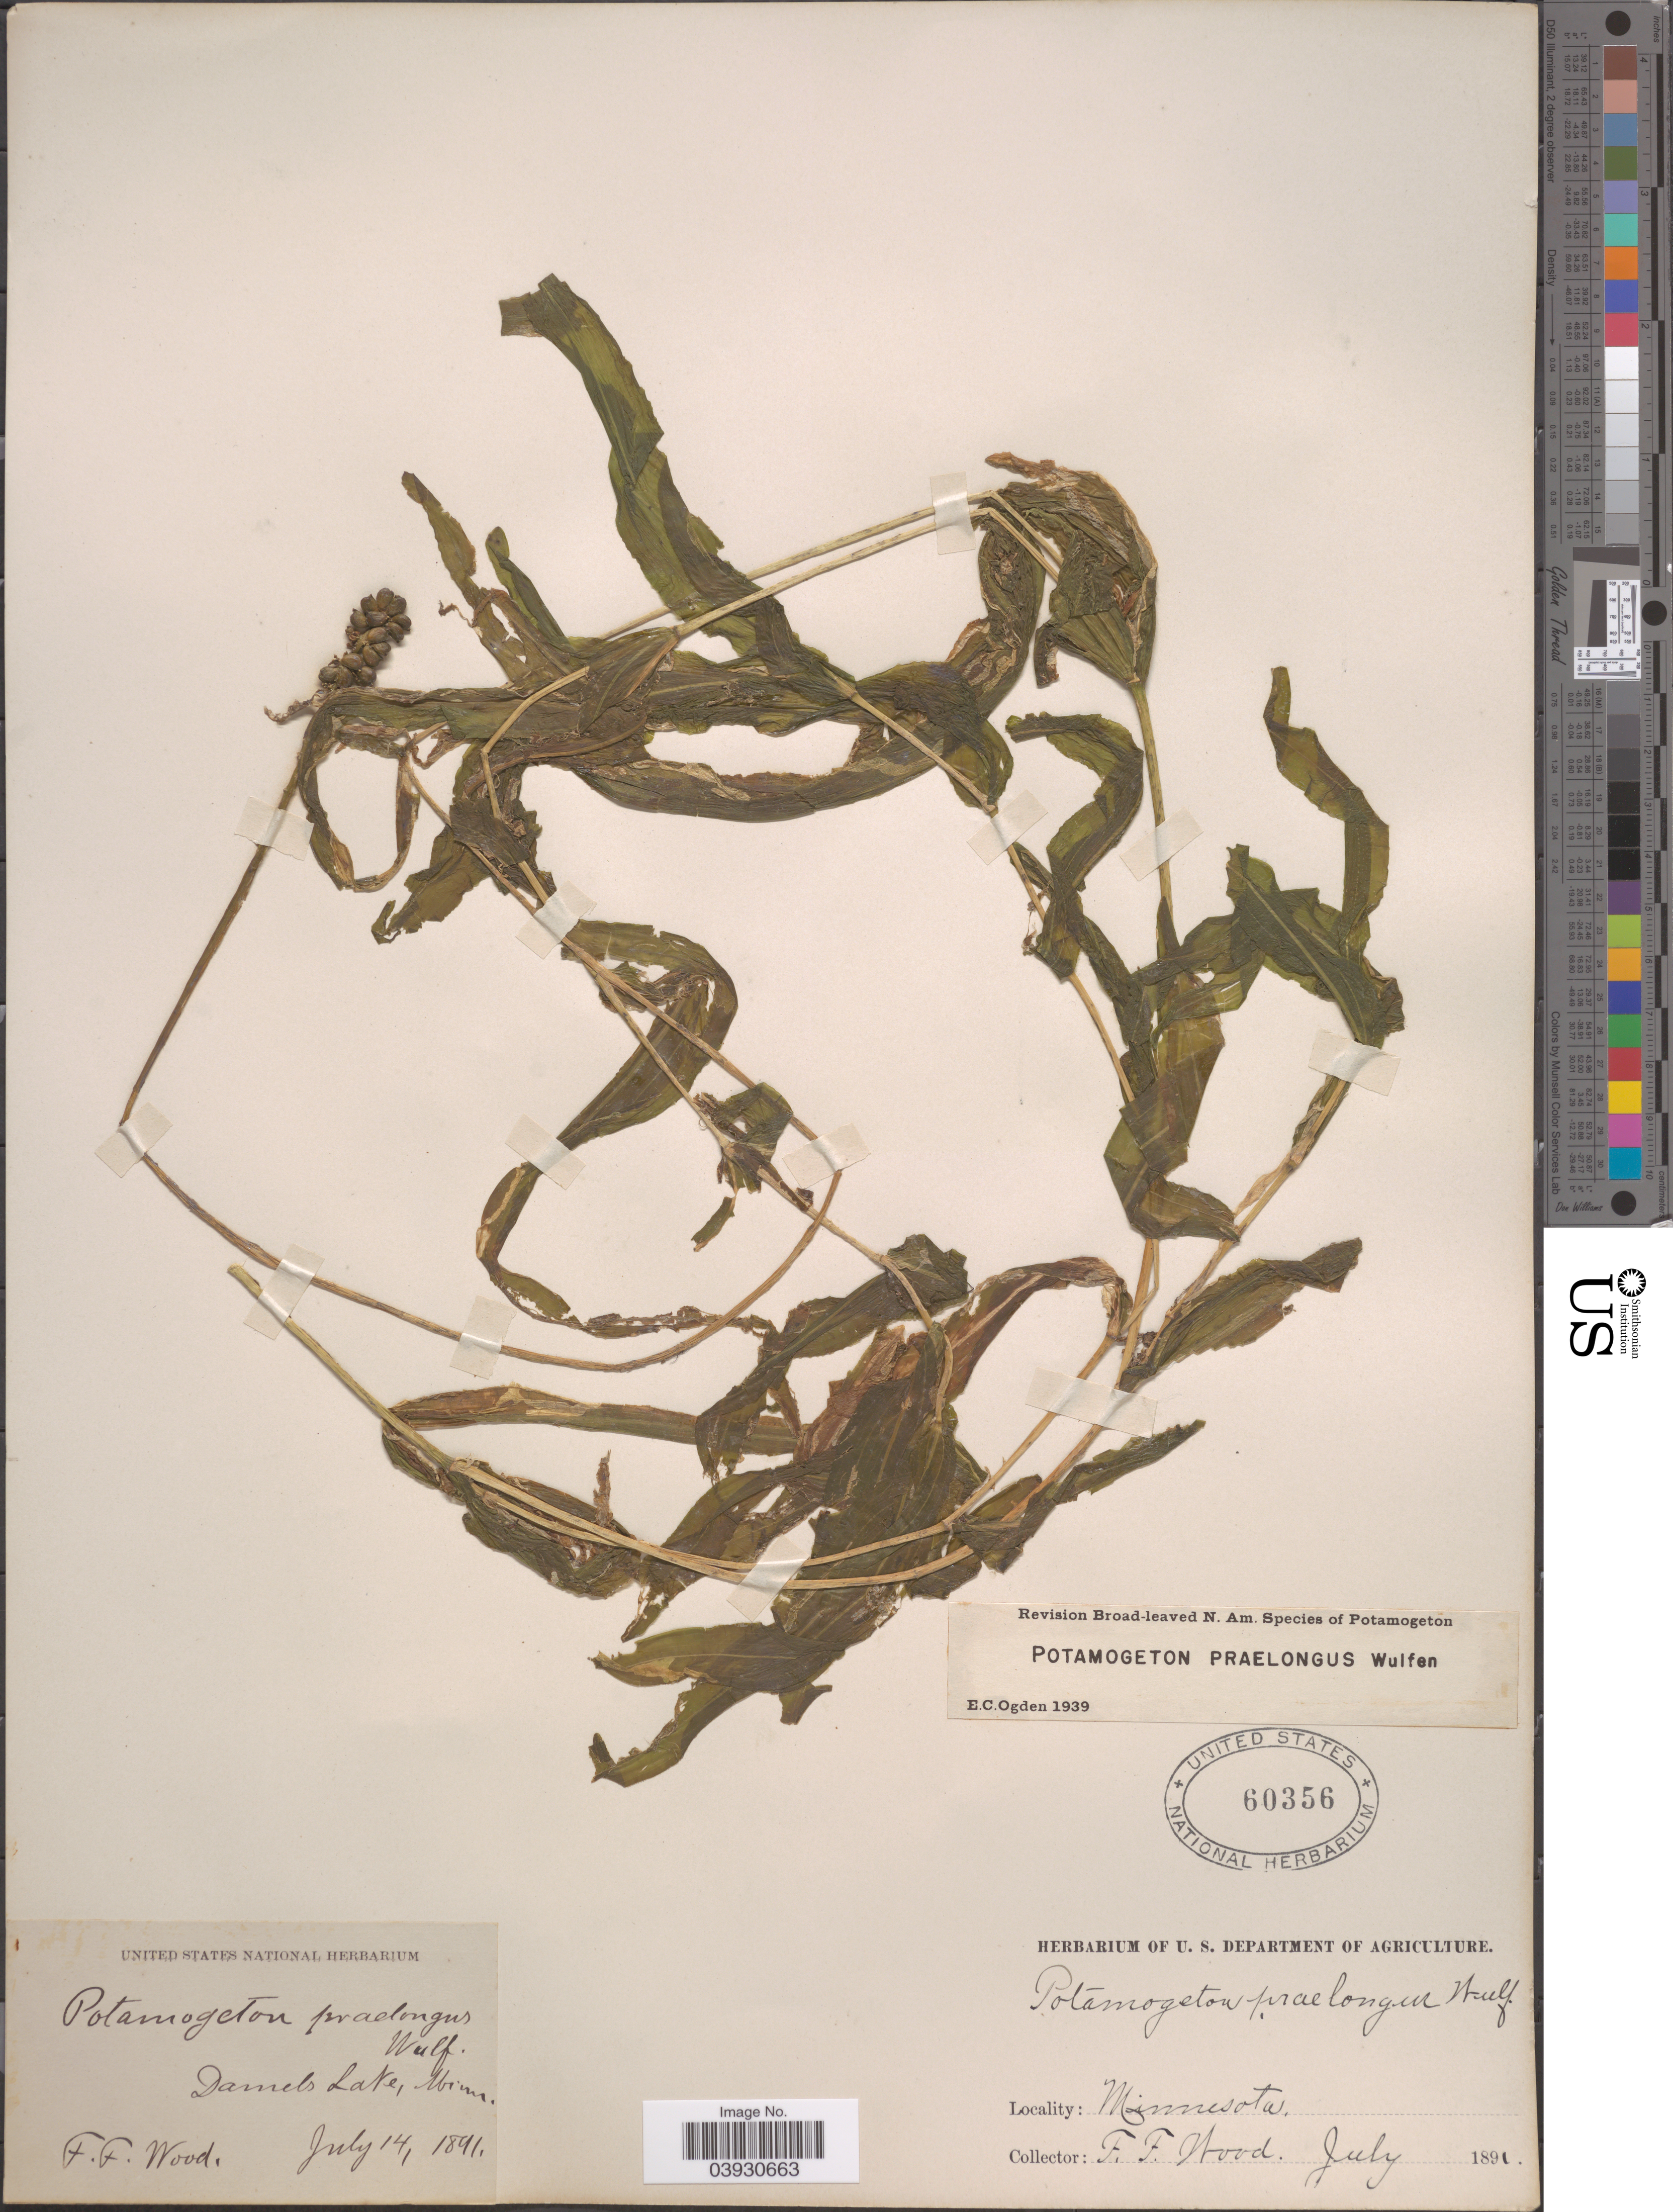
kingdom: Plantae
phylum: Tracheophyta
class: Liliopsida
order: Alismatales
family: Potamogetonaceae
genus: Potamogeton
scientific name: Potamogeton praelongus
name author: Wulfen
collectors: F. Wood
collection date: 1891-07-14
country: United States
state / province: Minnesota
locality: Daniels Lake.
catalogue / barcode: US 60356